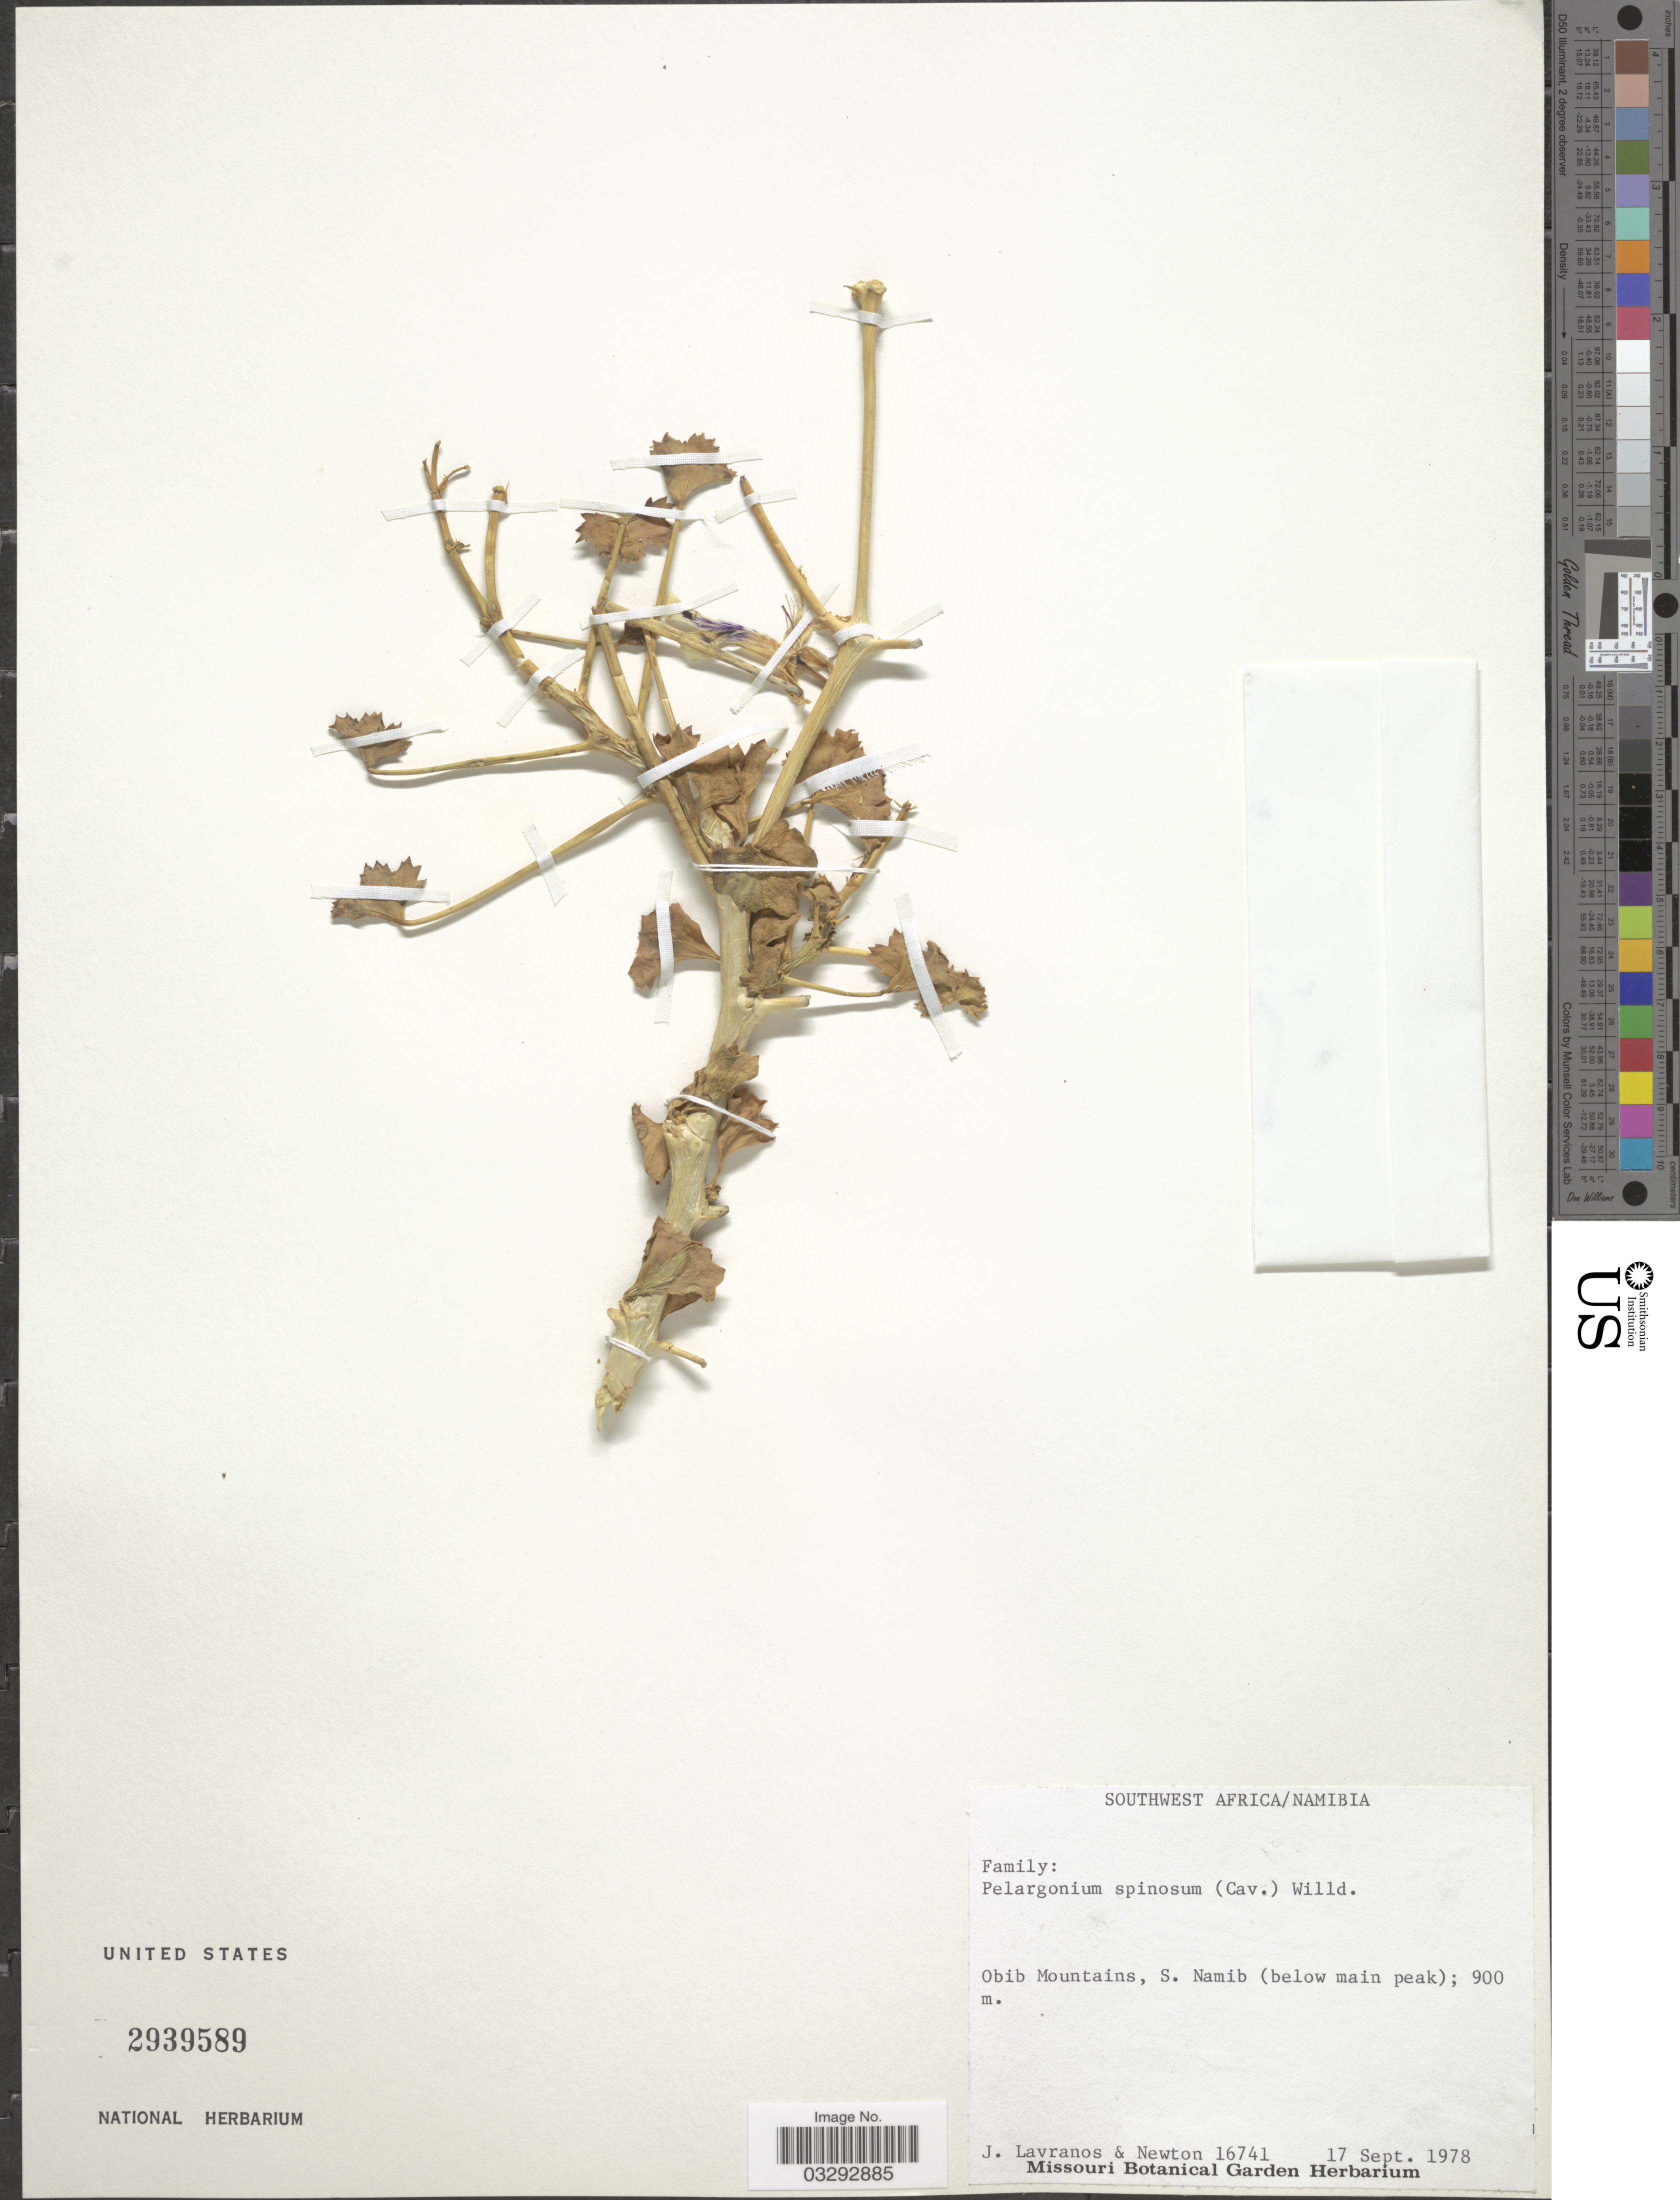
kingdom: Plantae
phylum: Tracheophyta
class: Magnoliopsida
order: Geraniales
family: Geraniaceae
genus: Pelargonium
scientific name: Pelargonium spinosum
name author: Willd.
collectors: J. Lavranos & -. Newton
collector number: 16741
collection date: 1978-09-17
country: Namibia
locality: Southwest Africa, Obib Mountains, S. Namib (below main peak).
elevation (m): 900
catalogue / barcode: US 2939589